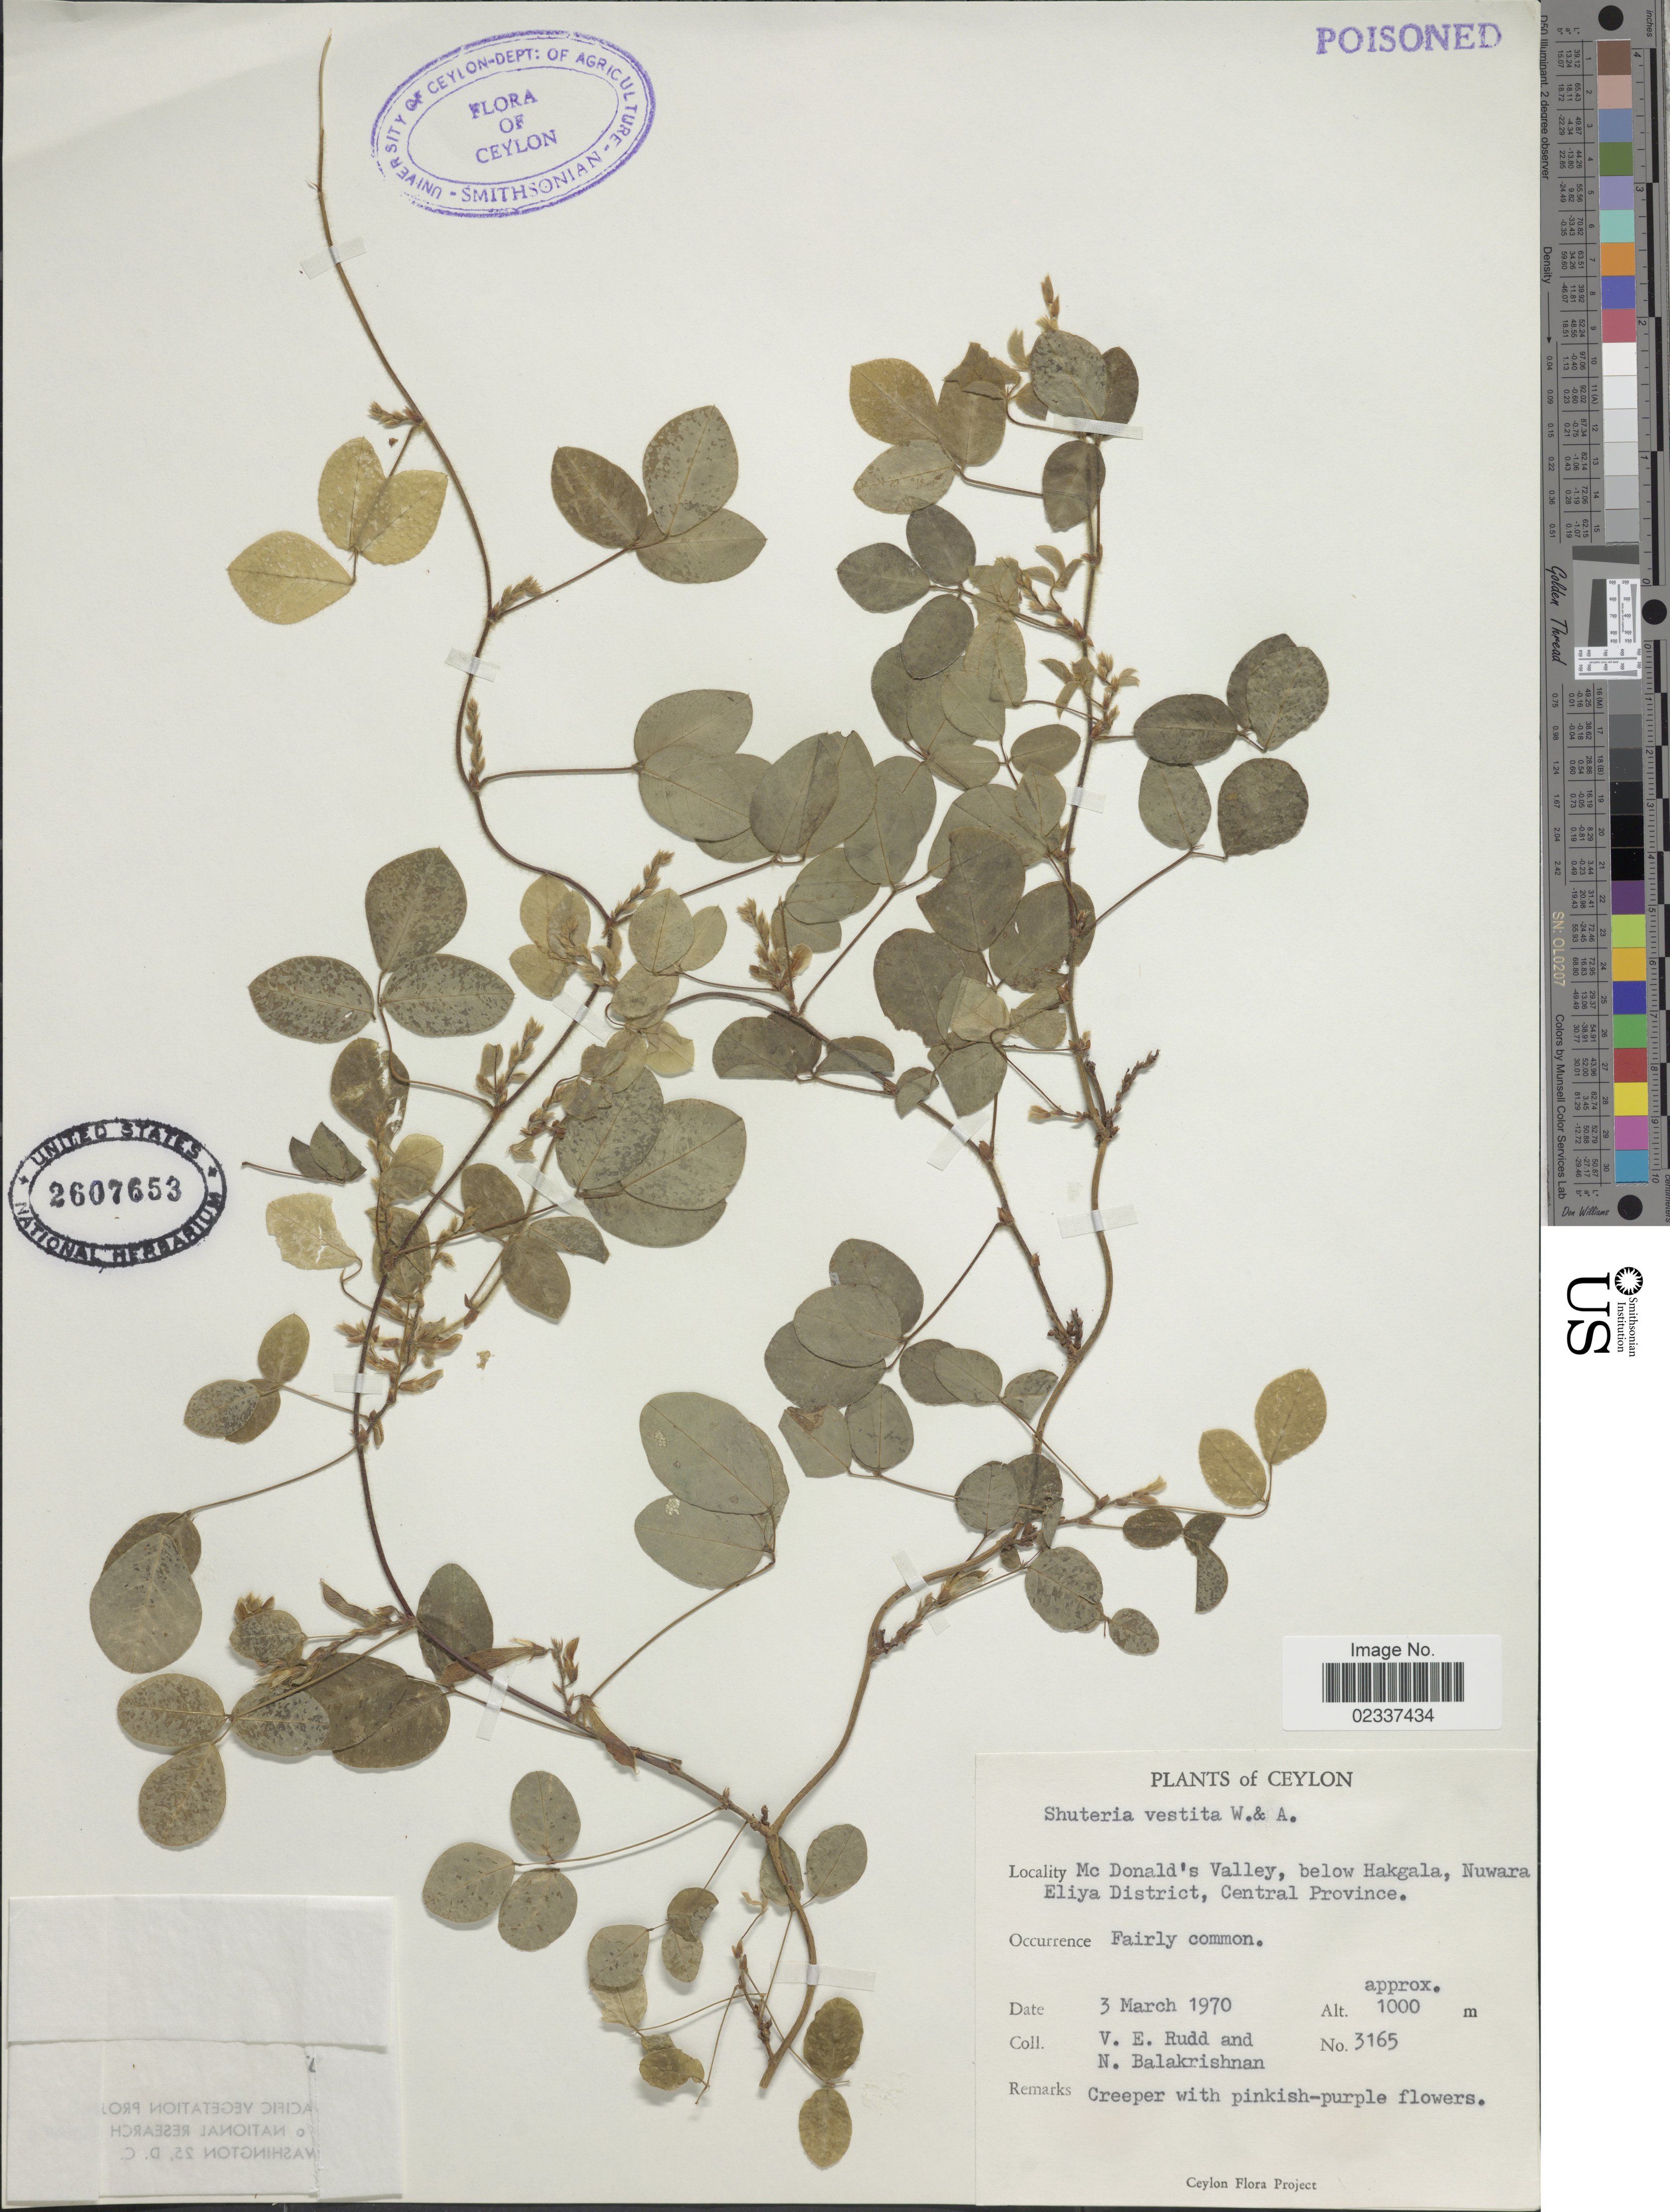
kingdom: Plantae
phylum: Tracheophyta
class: Magnoliopsida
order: Fabales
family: Fabaceae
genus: Shuteria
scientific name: Shuteria vestita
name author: Wight & Arn.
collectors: V. E. Rudd & N. Balakrishnan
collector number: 3165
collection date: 1970-03-03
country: Sri Lanka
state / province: Central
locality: Mc Donald's Valley, below Hakgala, Nuwara Eliya District, Central Province, Ceylon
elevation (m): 1000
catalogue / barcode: US 2607653